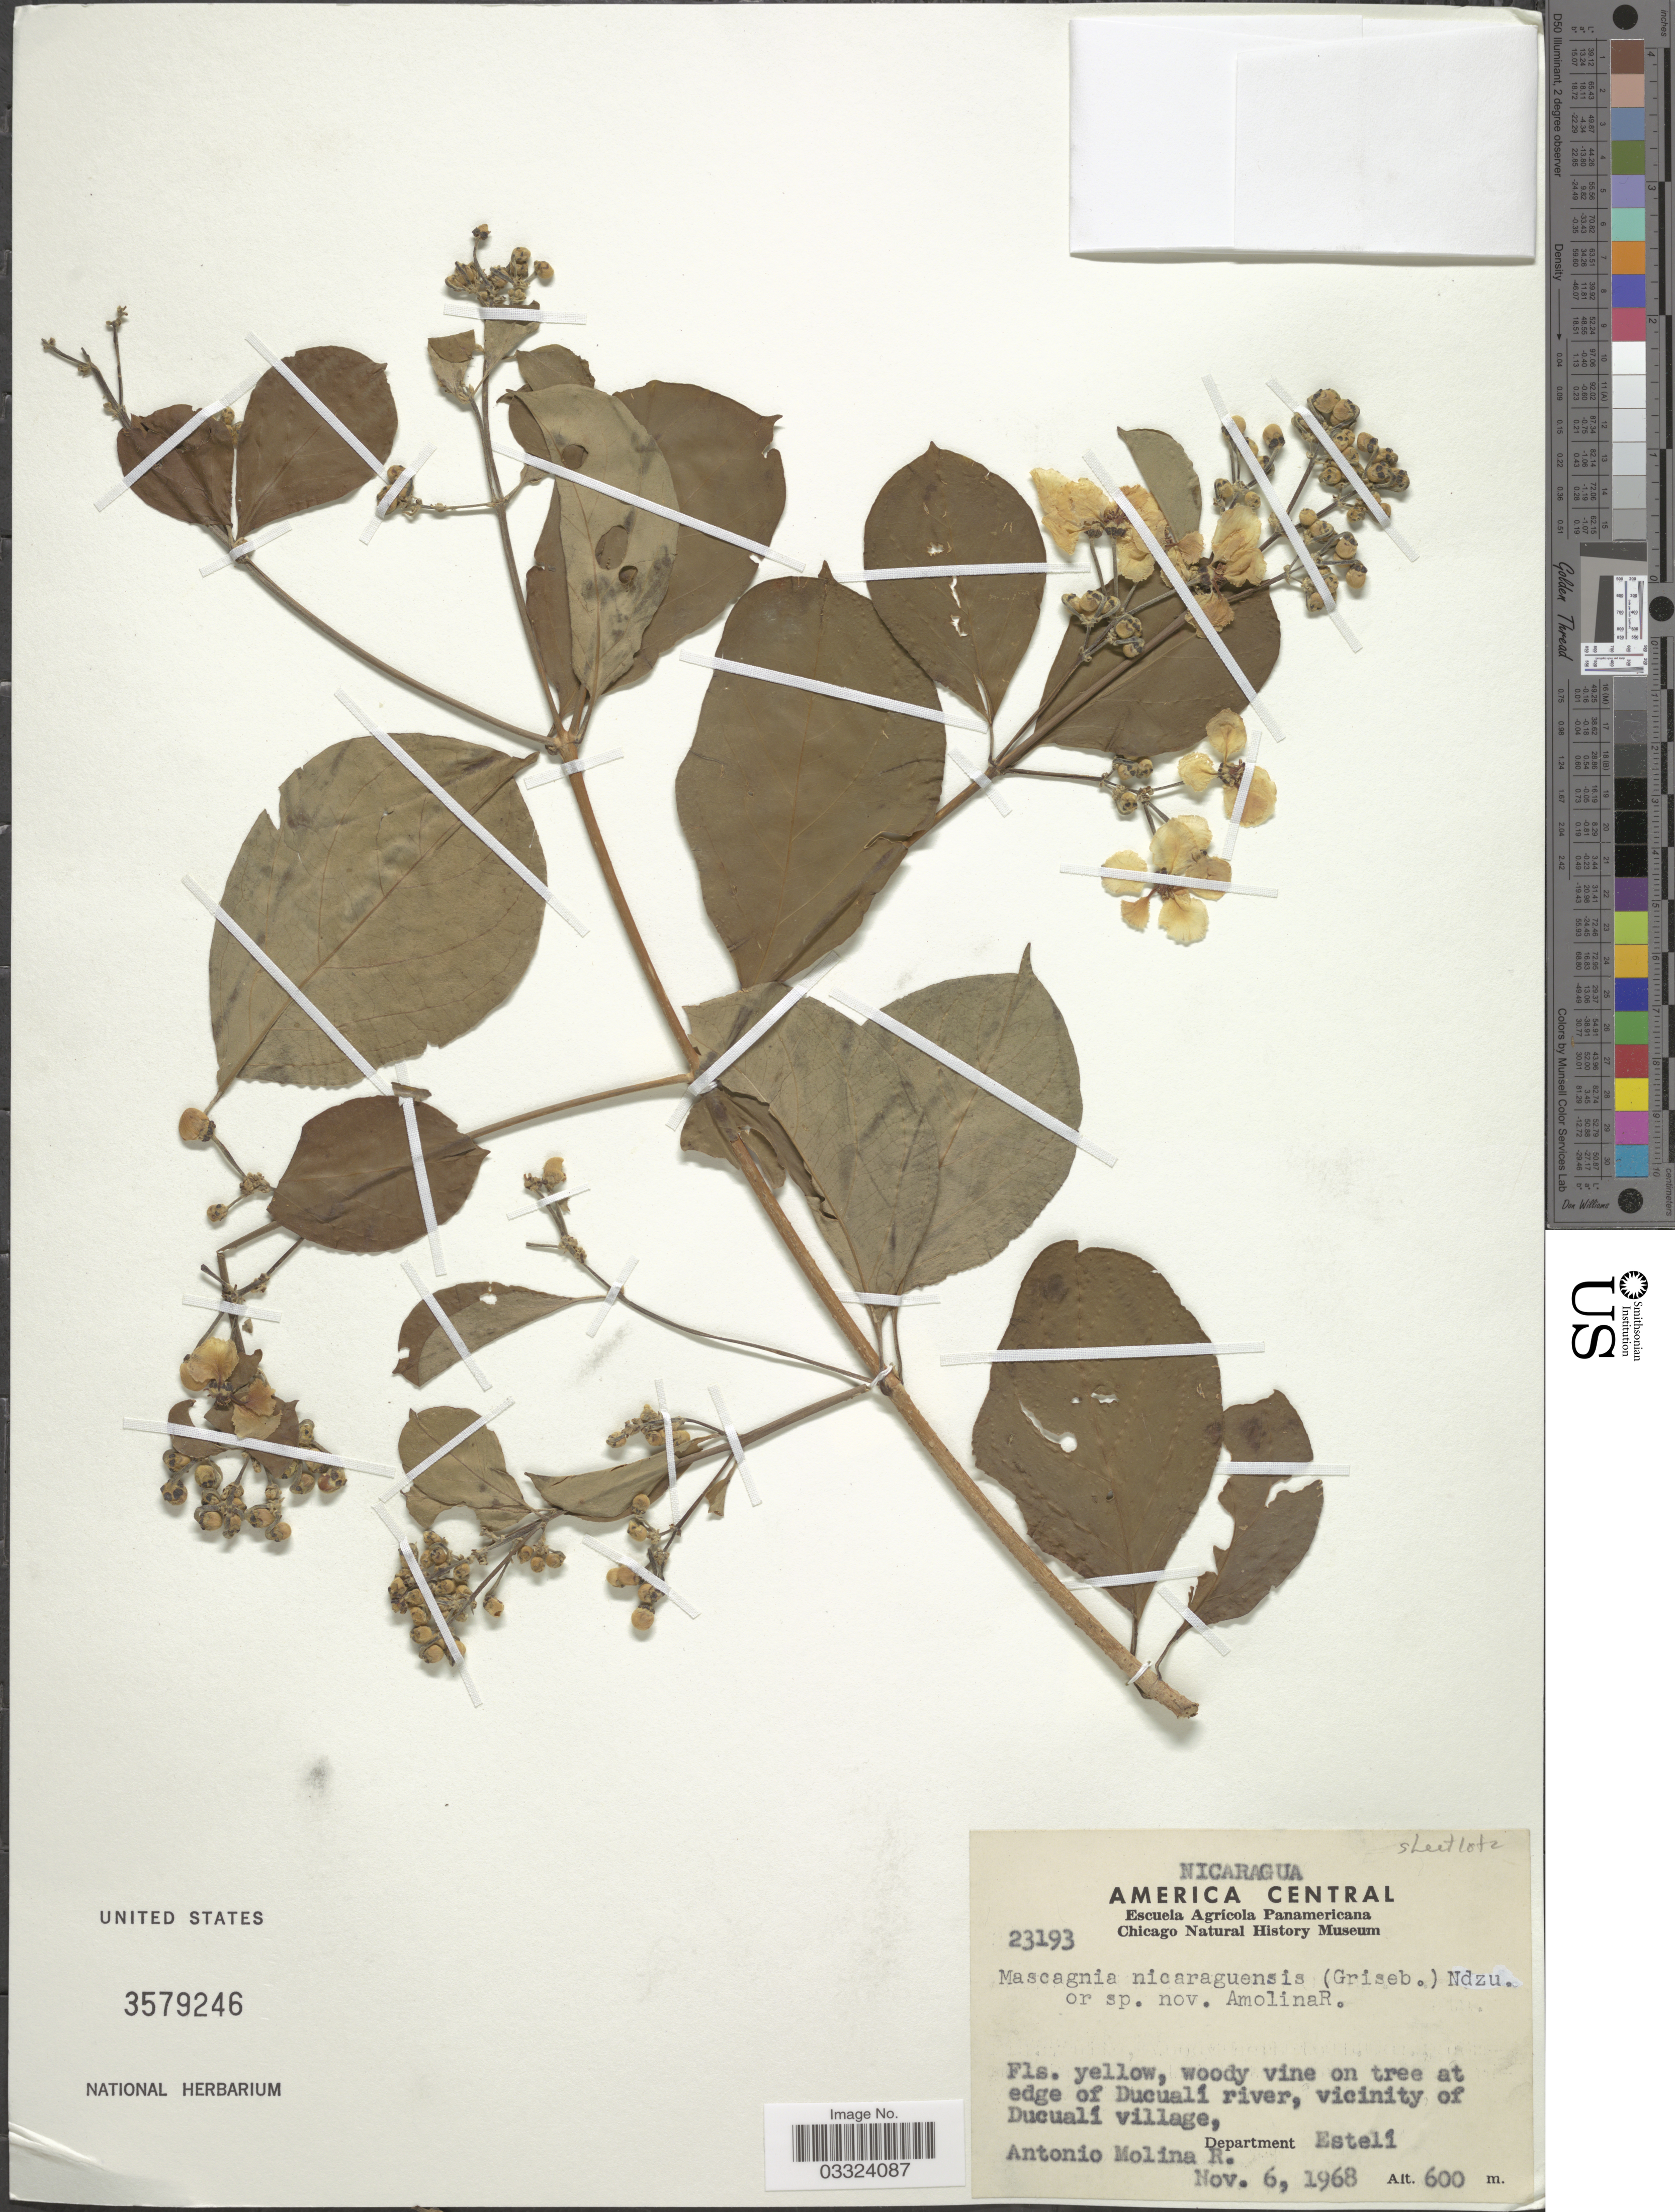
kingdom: Plantae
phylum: Tracheophyta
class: Magnoliopsida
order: Malpighiales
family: Malpighiaceae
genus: Callaeum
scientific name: Callaeum nicaraguense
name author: (Griseb.) Small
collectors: A. Molina R.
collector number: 23193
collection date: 1968-11-06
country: Nicaragua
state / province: Esteli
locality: At edge of Ducualí river, vicinity of Ducualí village, Department Estelí.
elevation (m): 600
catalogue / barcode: US 3579246